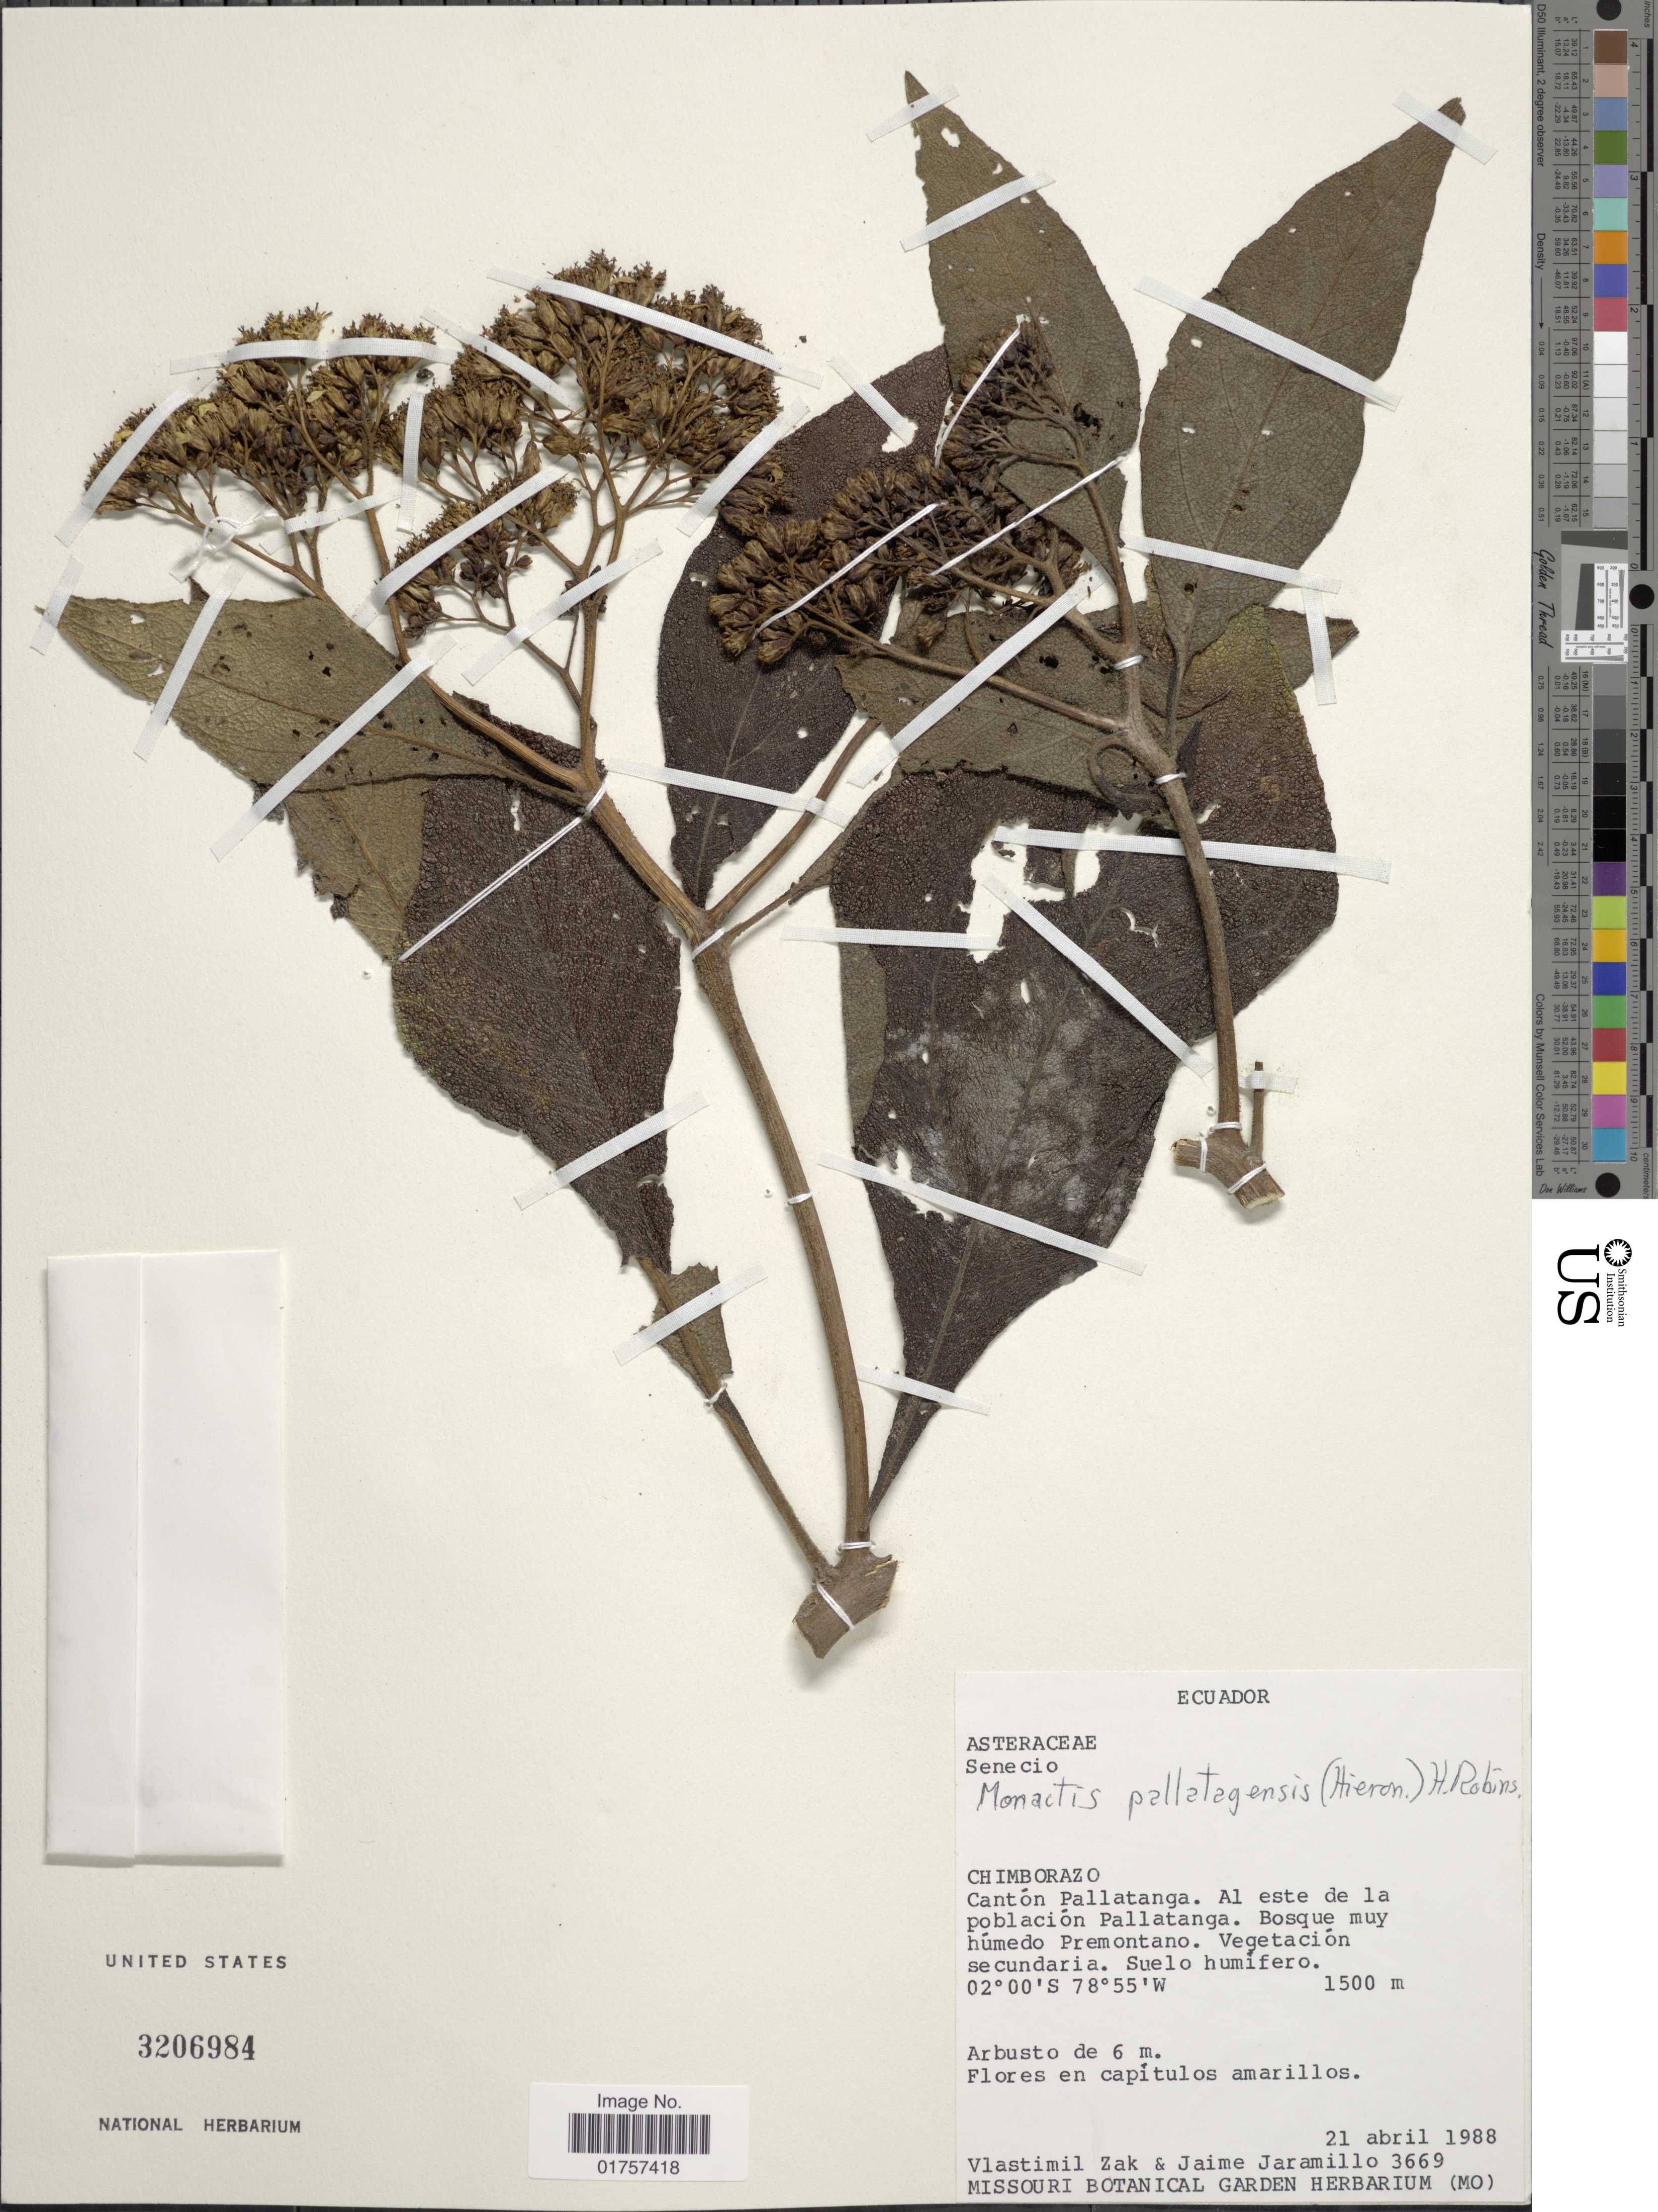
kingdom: Plantae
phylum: Tracheophyta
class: Magnoliopsida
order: Asterales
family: Asteraceae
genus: Monactis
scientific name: Monactis pallatangensis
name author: (Hieron.) H. Rob.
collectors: V. Zak & J. Jaramillo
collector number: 3669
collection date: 1988-04-21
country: Ecuador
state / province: Chimborazo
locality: Cantón Pallatanga. Al este de la población Pallatanga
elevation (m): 1500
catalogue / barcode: US 3206984